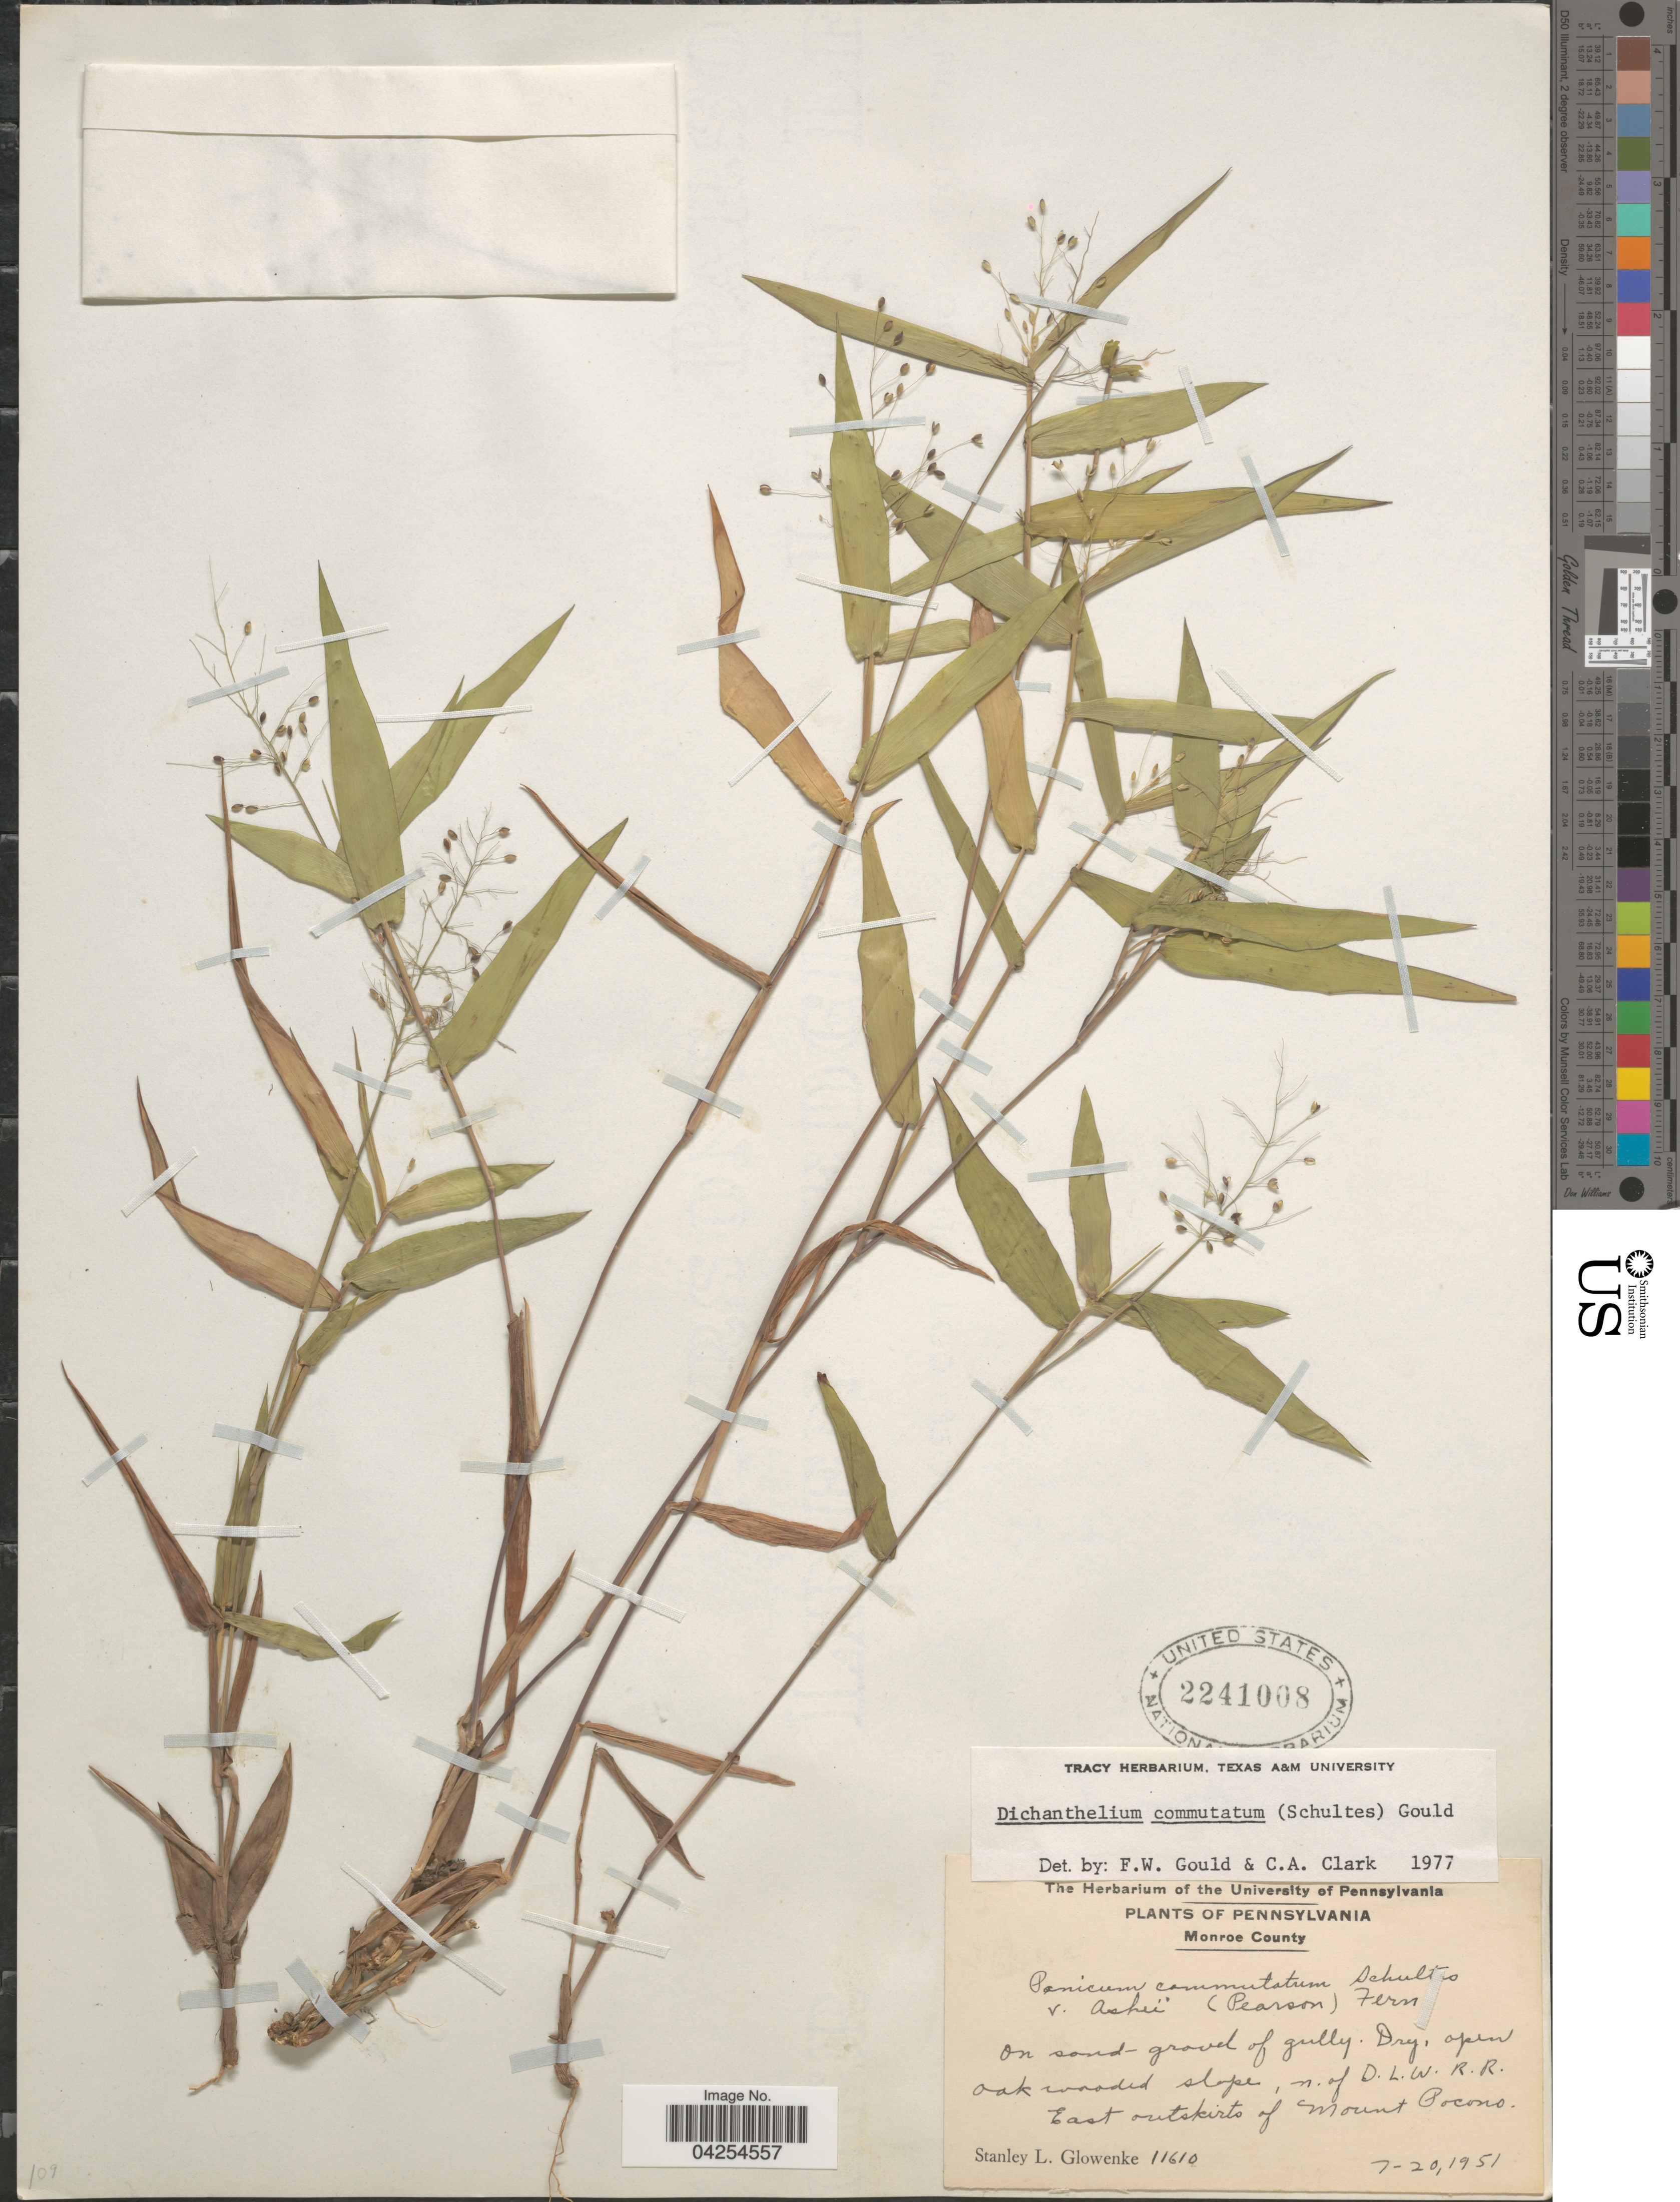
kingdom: Plantae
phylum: Tracheophyta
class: Liliopsida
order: Poales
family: Poaceae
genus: Dichanthelium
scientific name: Dichanthelium commutatum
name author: (Schult.) Gould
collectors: S. Glowenke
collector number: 11610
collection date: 1951-07-20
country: United States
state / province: Pennsylvania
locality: Monroe County. on sand-gravel of gully. Dry, open oak wooded slope, n. of D.L.W. R.R. East outskirts of Mount Pocons.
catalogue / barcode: US 2241008